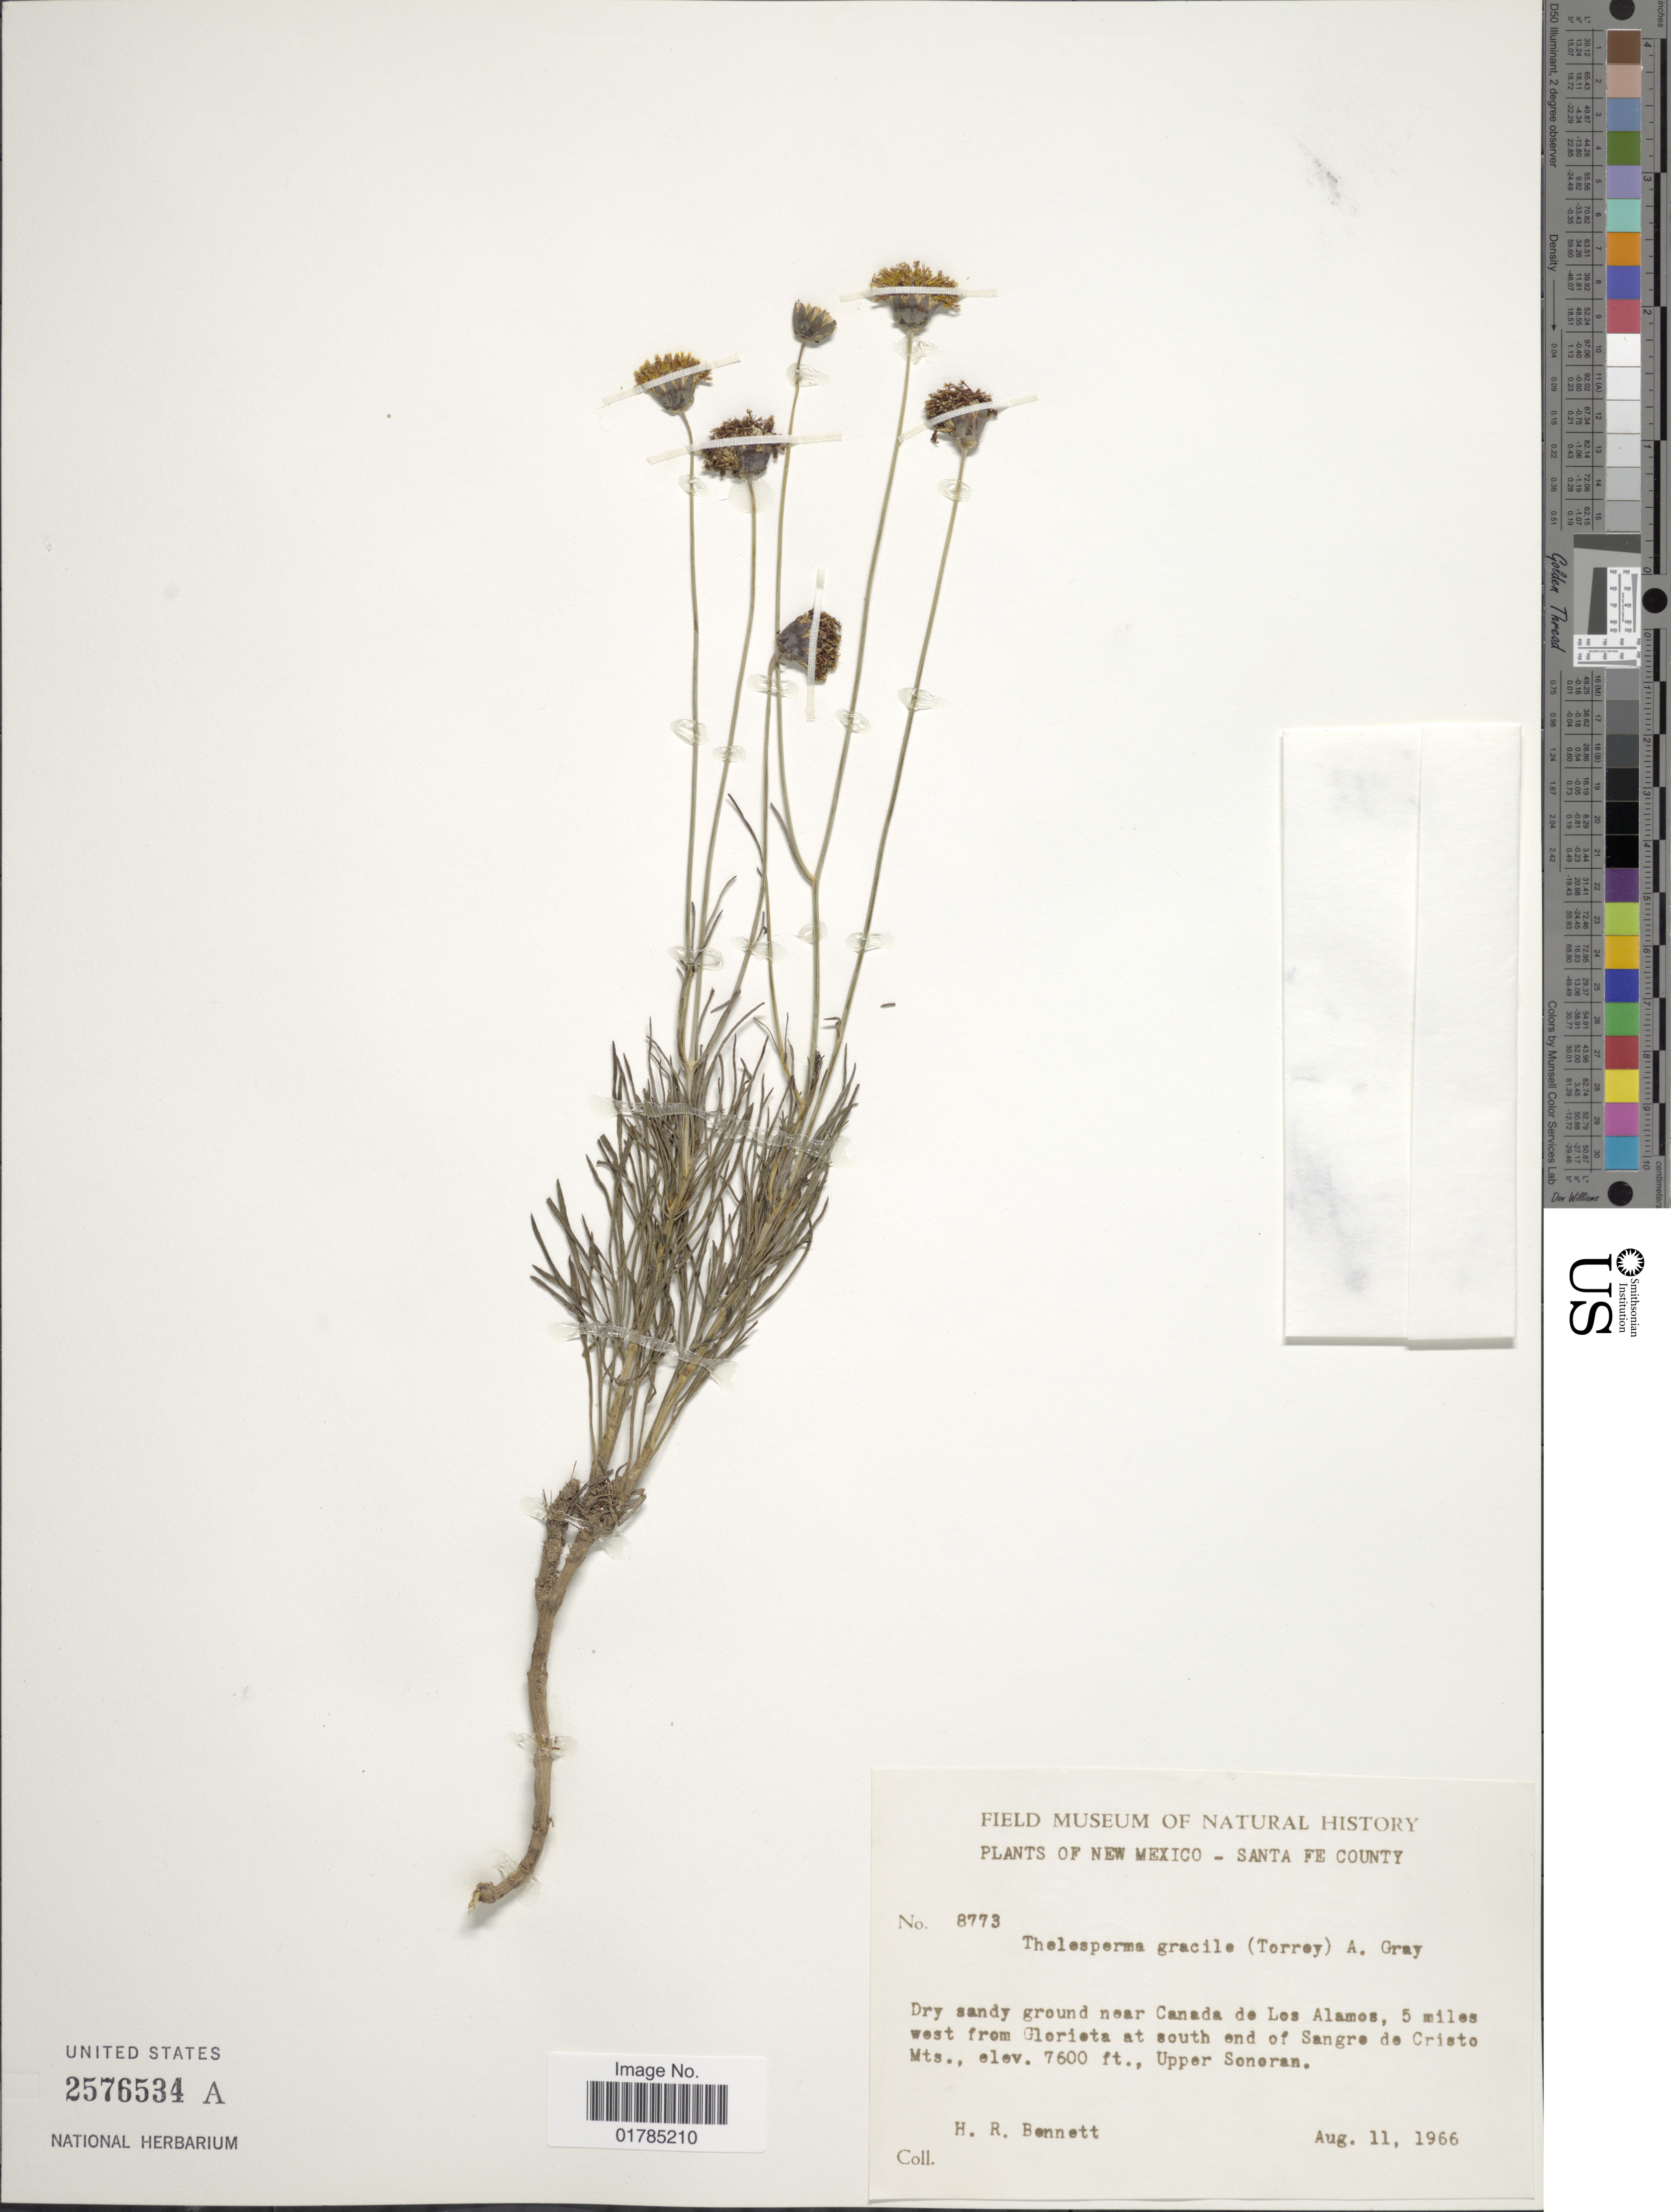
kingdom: Plantae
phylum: Tracheophyta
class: Magnoliopsida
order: Asterales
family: Asteraceae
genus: Thelesperma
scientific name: Thelesperma gracile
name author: (Torr.) A. Gray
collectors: H. R. Bennett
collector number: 8773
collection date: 1966-08-11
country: United States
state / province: New Mexico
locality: Santa Fe County near Canada de Los Alamos, 5 miles west from Glorieta at south end of Sangre de Cristo Mts.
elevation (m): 2316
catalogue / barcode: US 2576534A